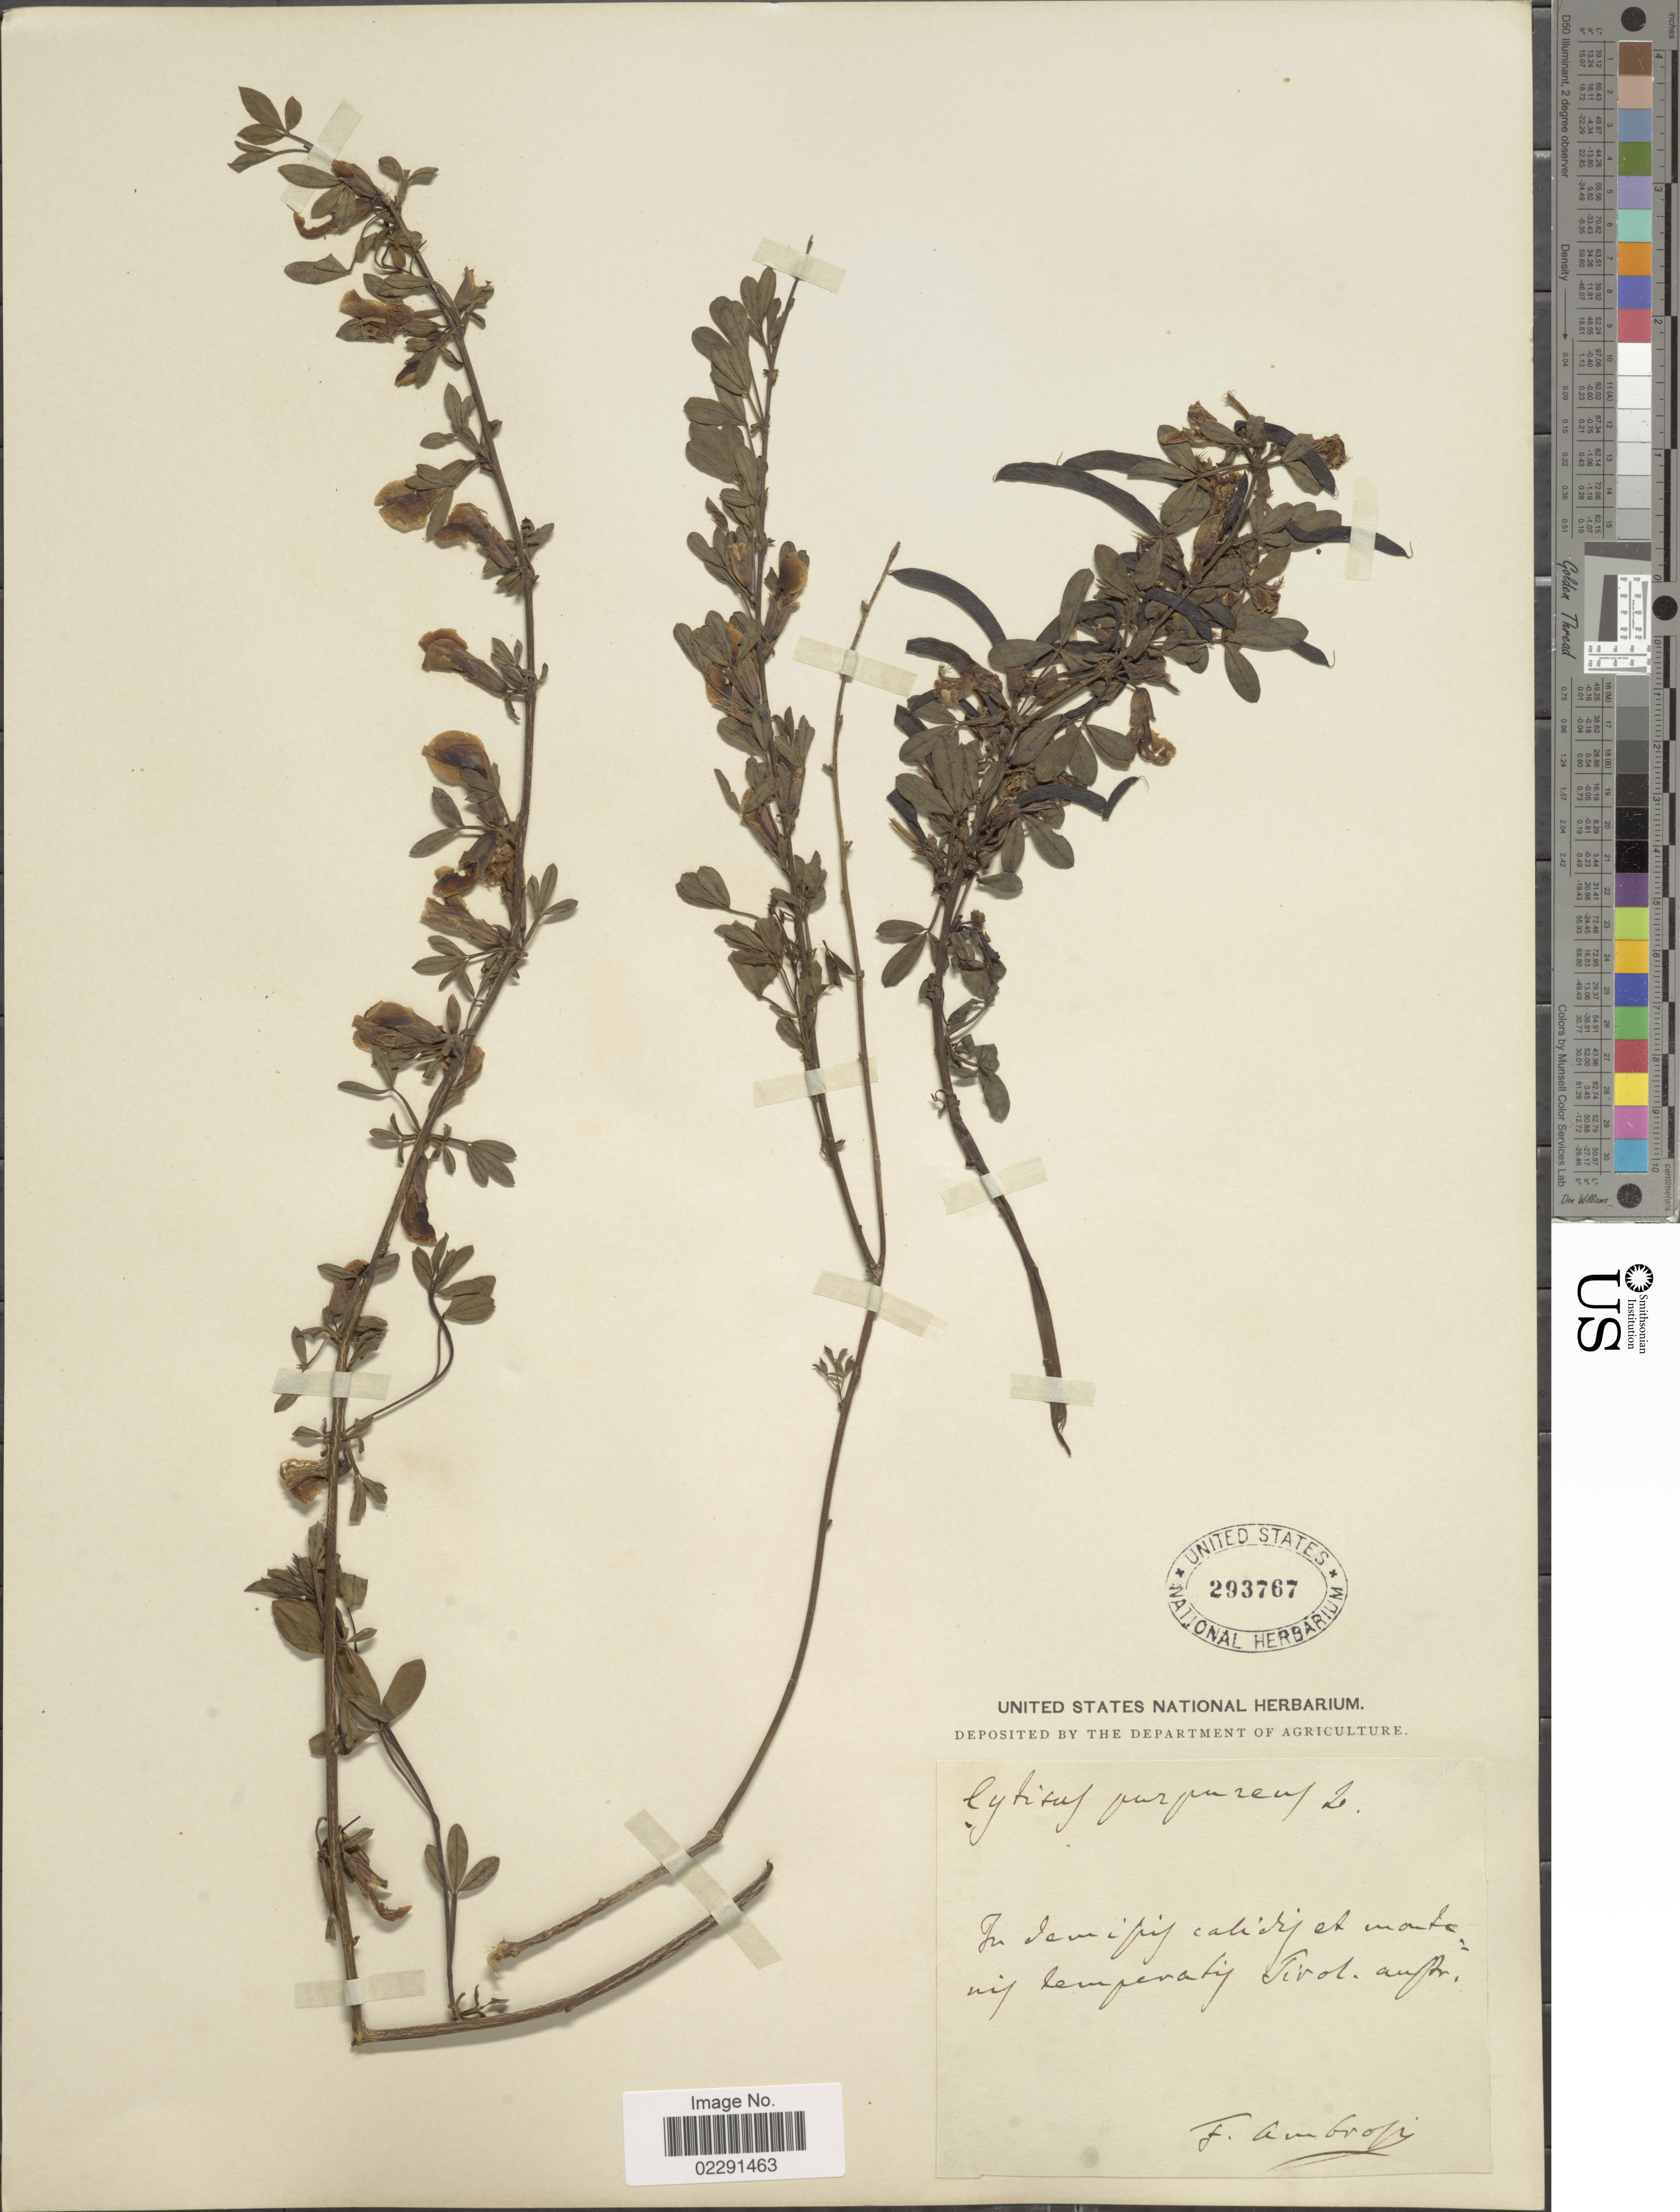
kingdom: Plantae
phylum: Tracheophyta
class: Magnoliopsida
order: Fabales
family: Fabaceae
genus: Cytisus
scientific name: Cytisus purpureus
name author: Scop.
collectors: F. Ambrosi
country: Austria / Italy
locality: In demipis calidrif et monte mis zemperaty Tirol austr. [interpreted]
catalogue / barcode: US 293767